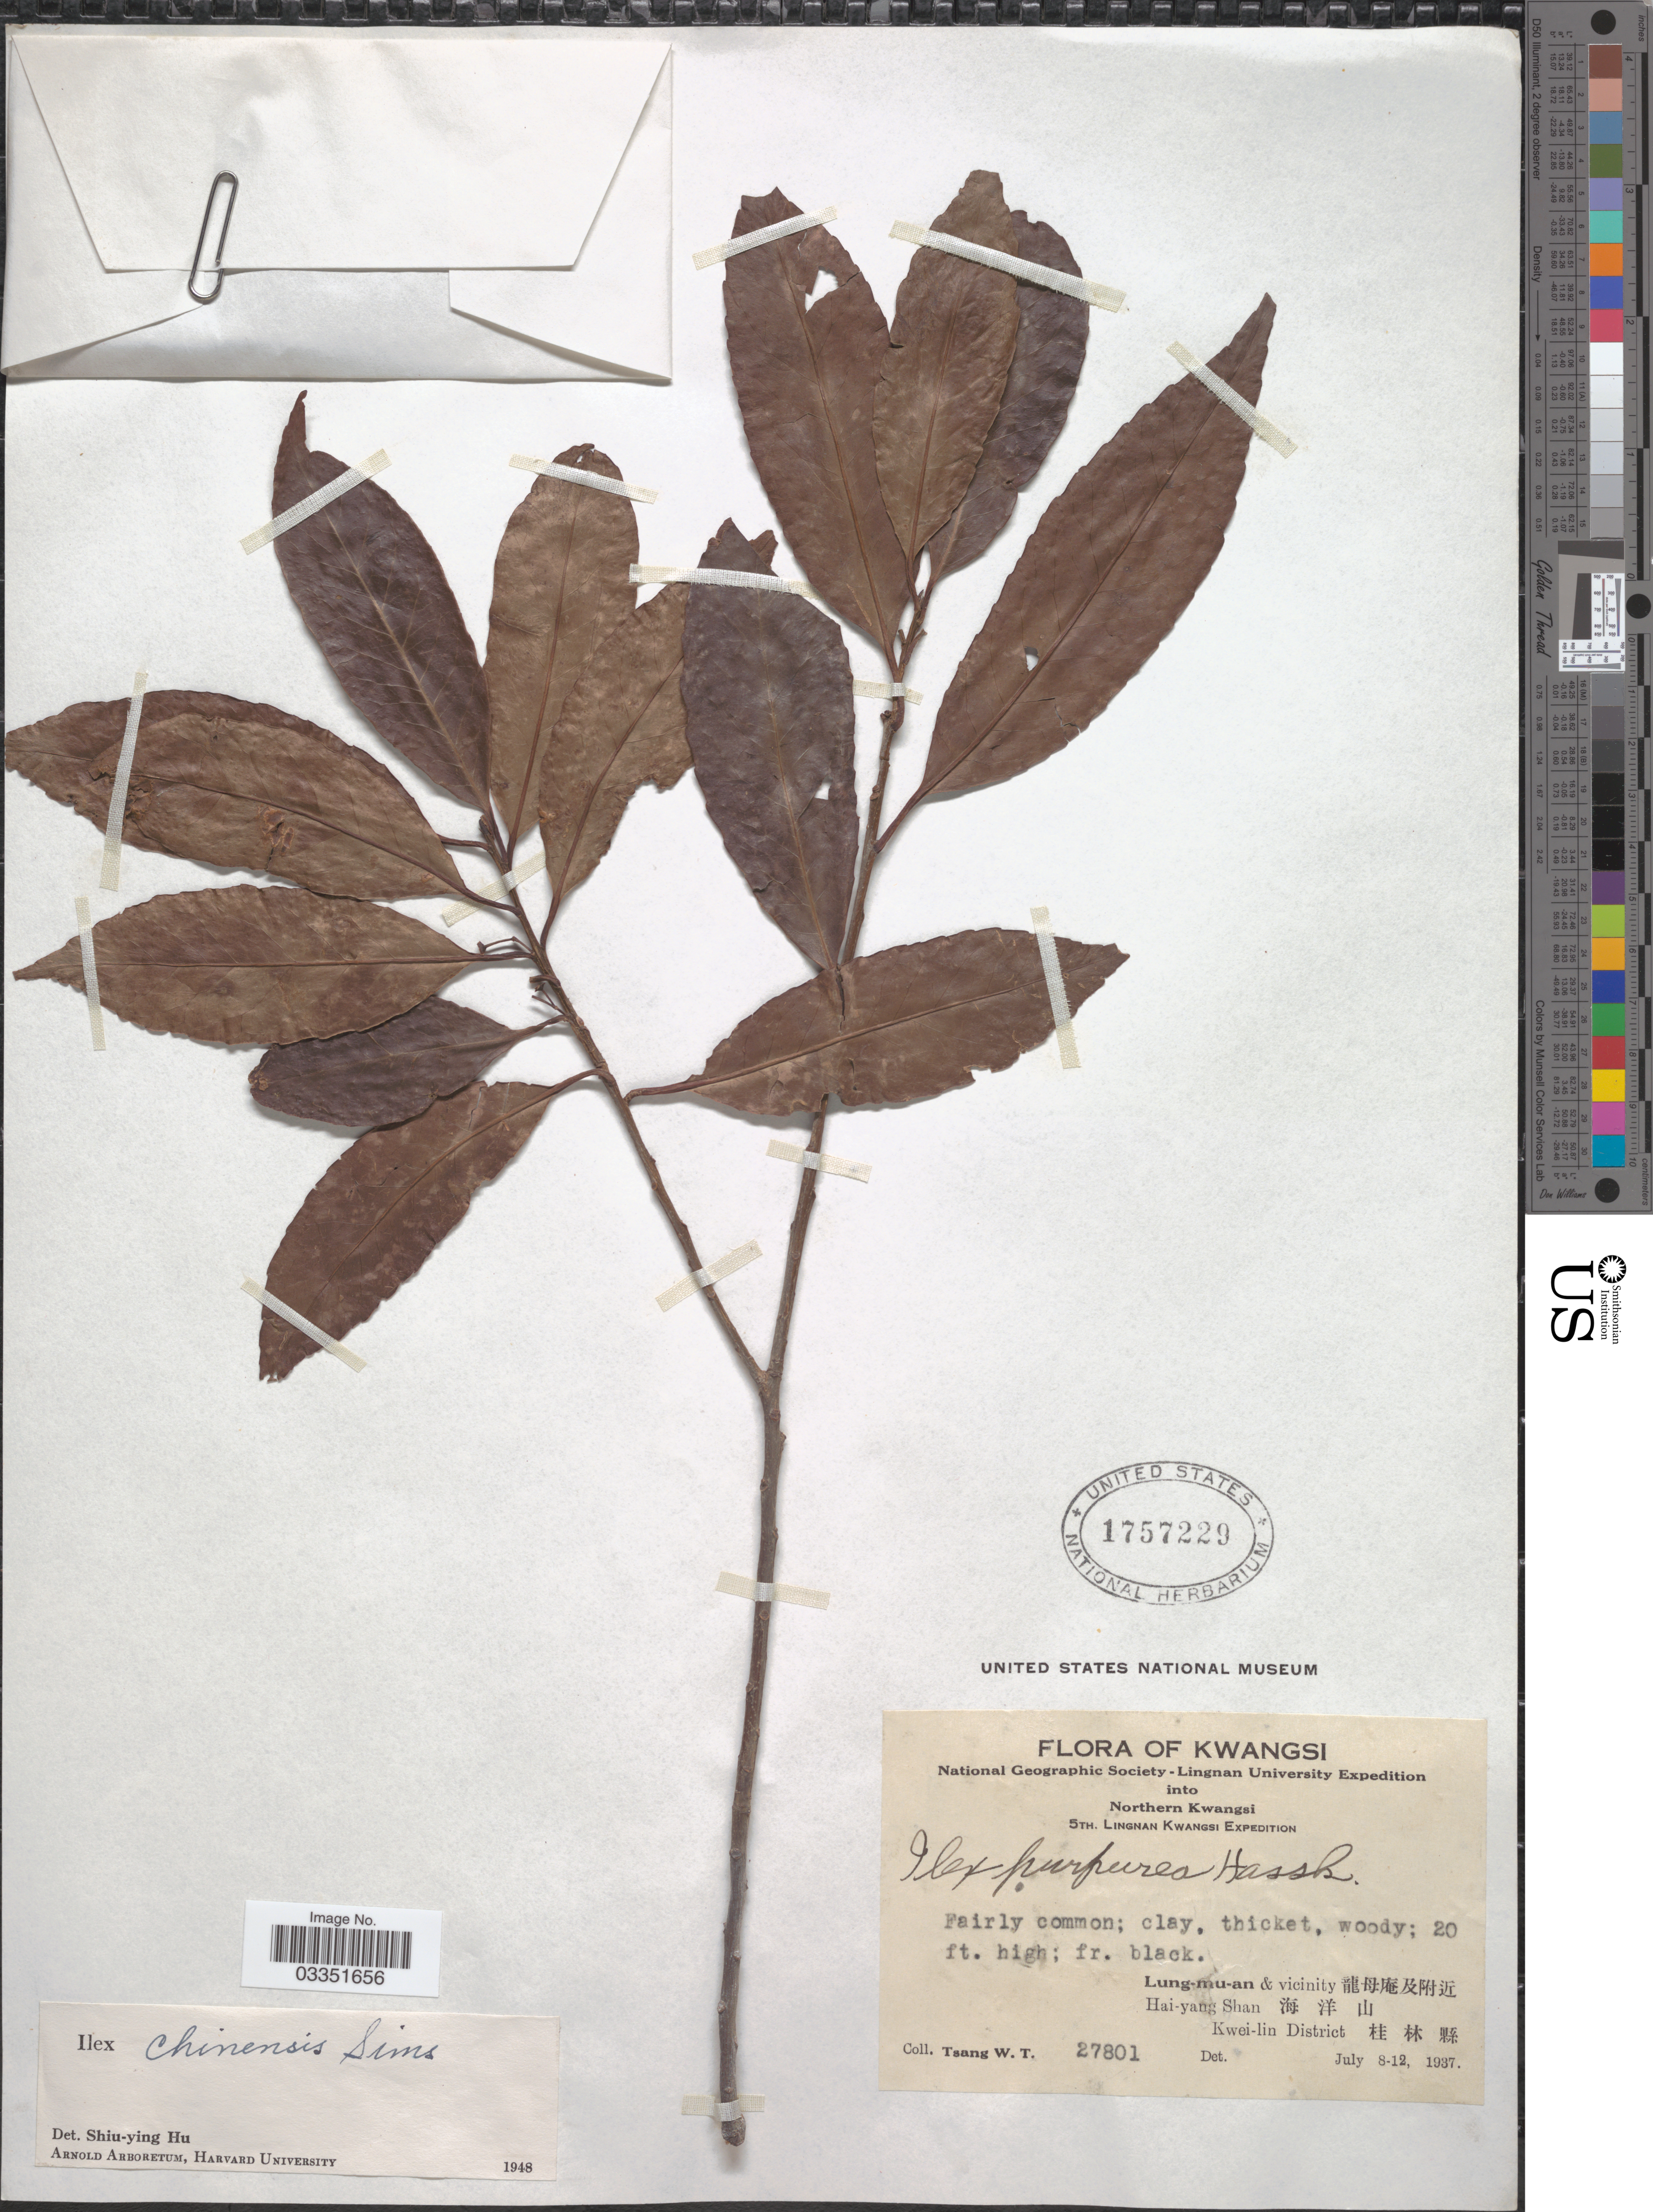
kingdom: Plantae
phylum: Tracheophyta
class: Magnoliopsida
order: Aquifoliales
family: Aquifoliaceae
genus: Ilex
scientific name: Ilex chinensis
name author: Sims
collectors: W. T. Tsang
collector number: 27801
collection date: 1937-07-08/1937-07-12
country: China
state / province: Jiangxi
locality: Kwangsi. Northern Kwangsi. Lung-mu-an & vicinity. X. Hai-yang Shan. X. Kwei-lin District. X.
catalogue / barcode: US 1757229